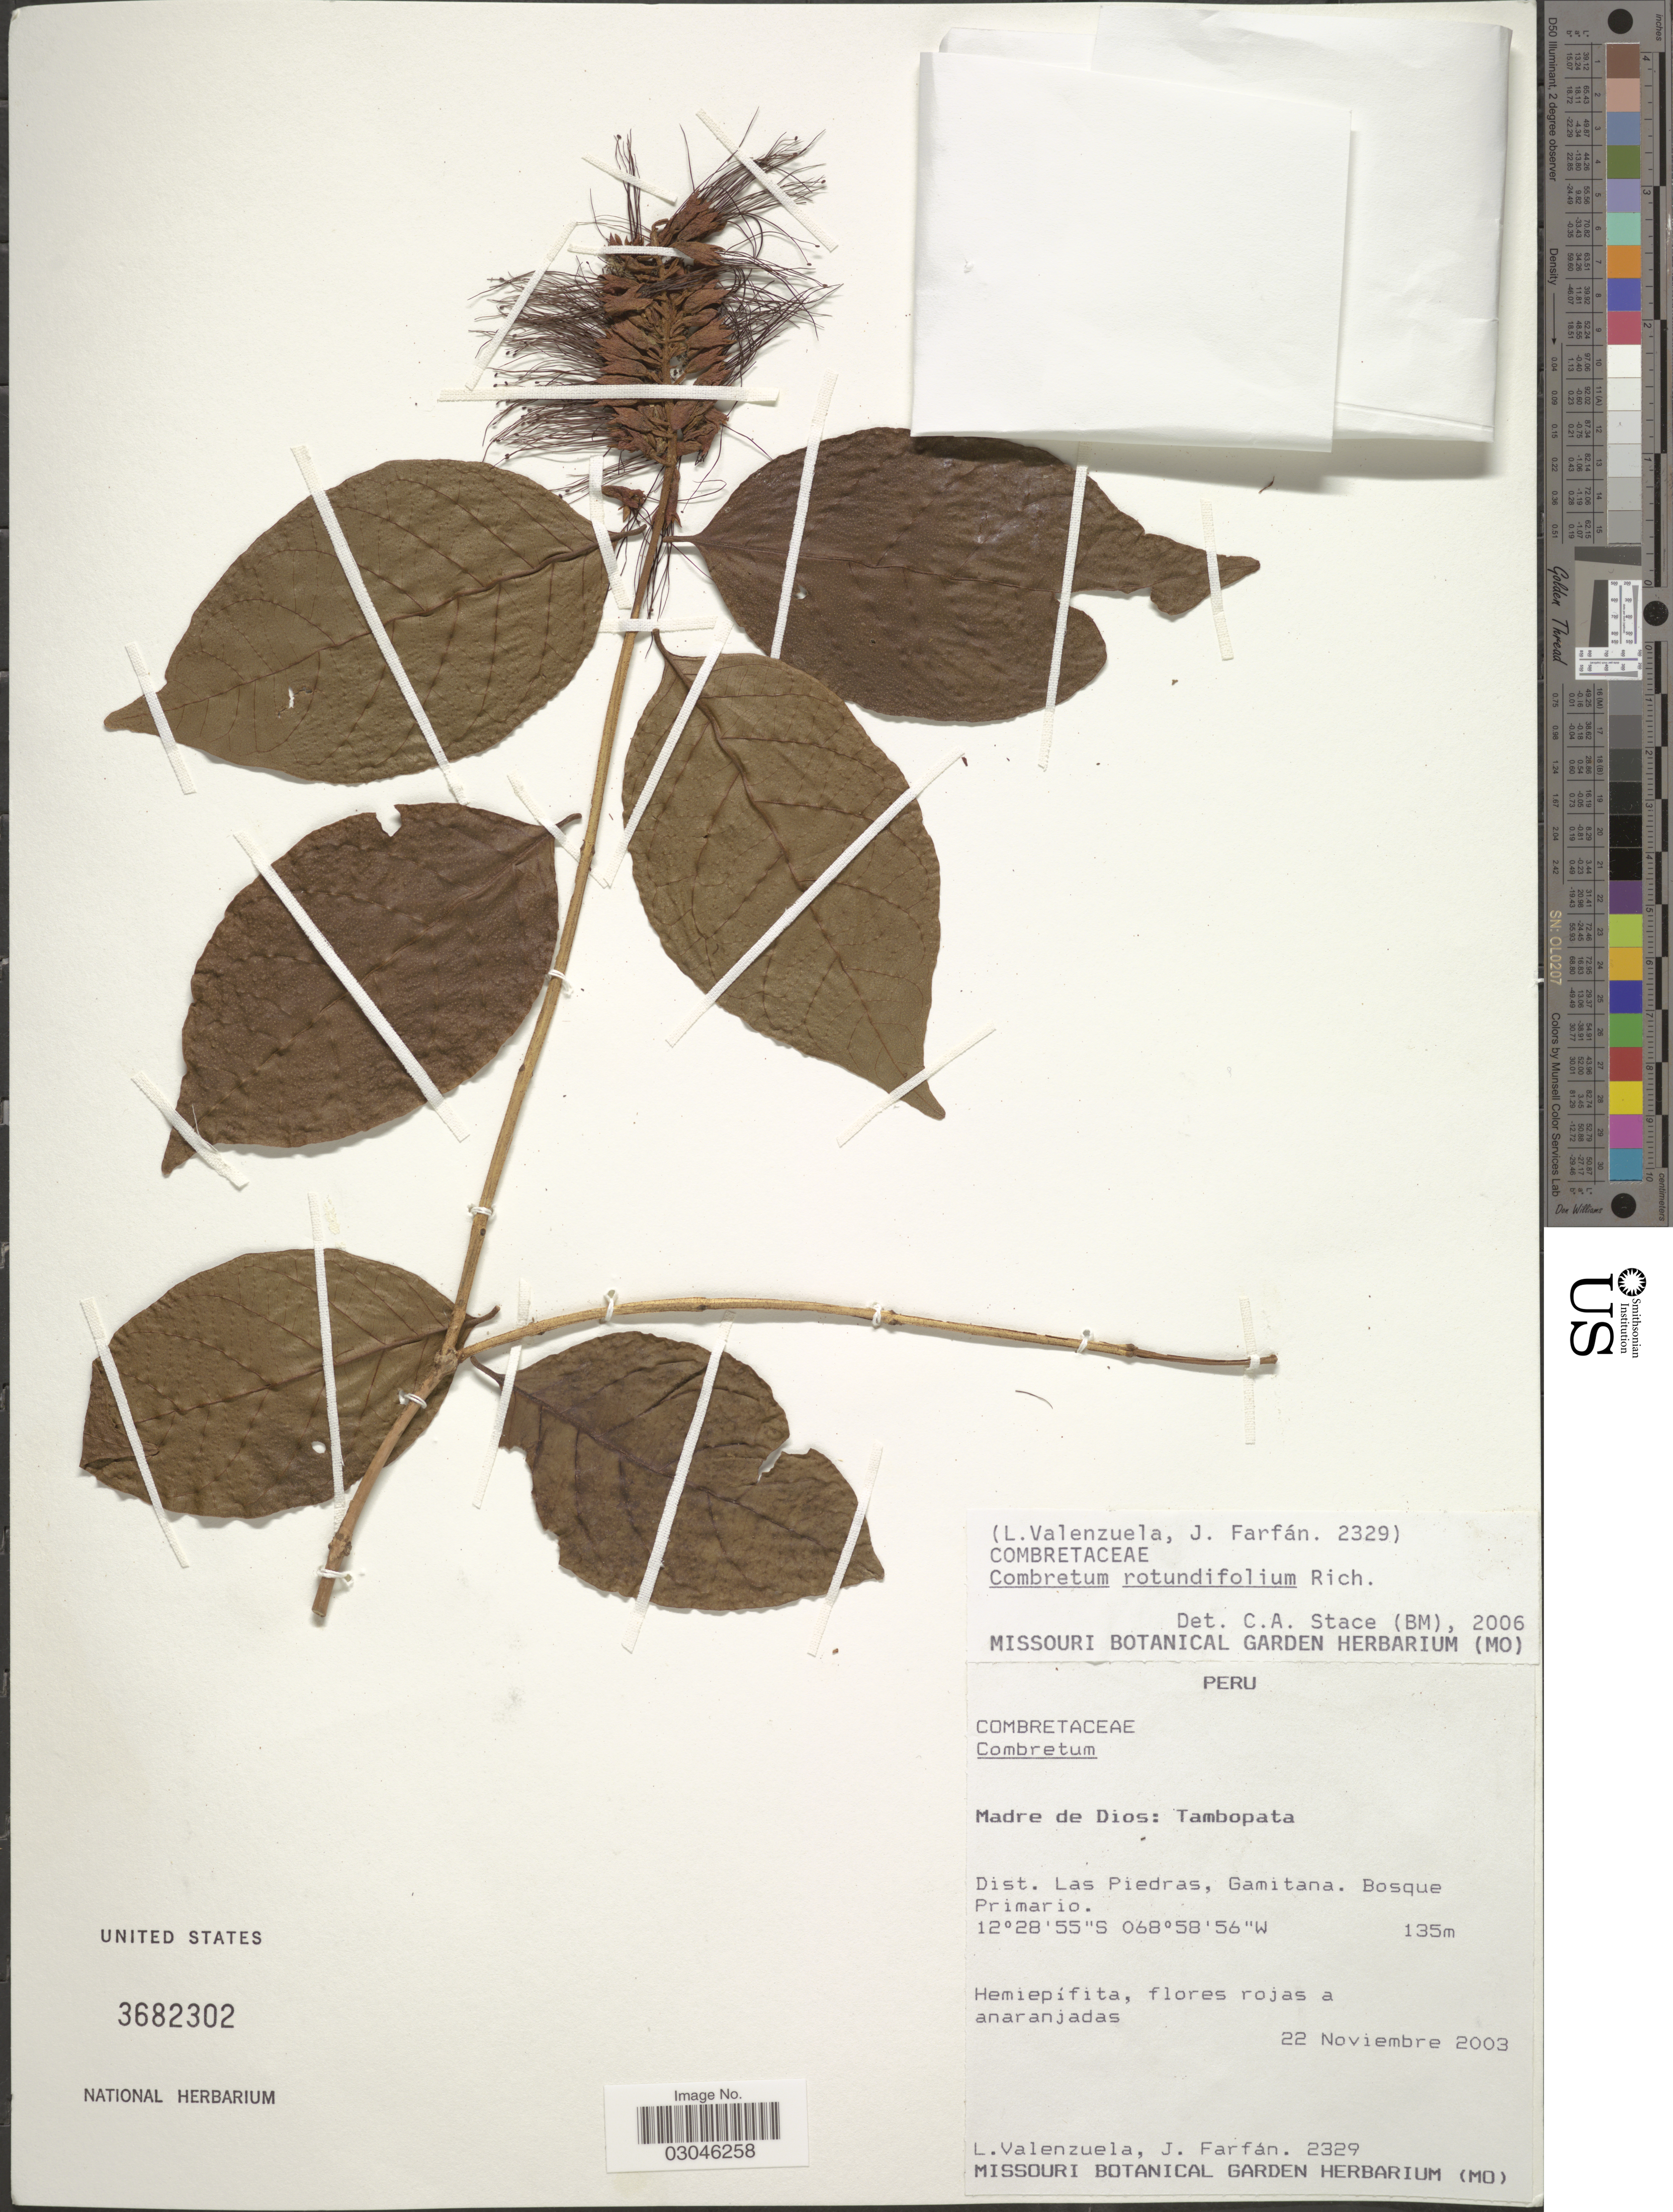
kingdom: Plantae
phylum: Tracheophyta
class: Magnoliopsida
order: Myrtales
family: Combretaceae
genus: Combretum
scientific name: Combretum rotundifolium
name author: Rich.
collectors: L. Valenzuela & J. Farfán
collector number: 2329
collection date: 2003-11-22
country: Peru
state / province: Madre de Dios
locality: Tambopata. Dist. Las Piedras, Gamitana.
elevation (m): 135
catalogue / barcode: US 3682302